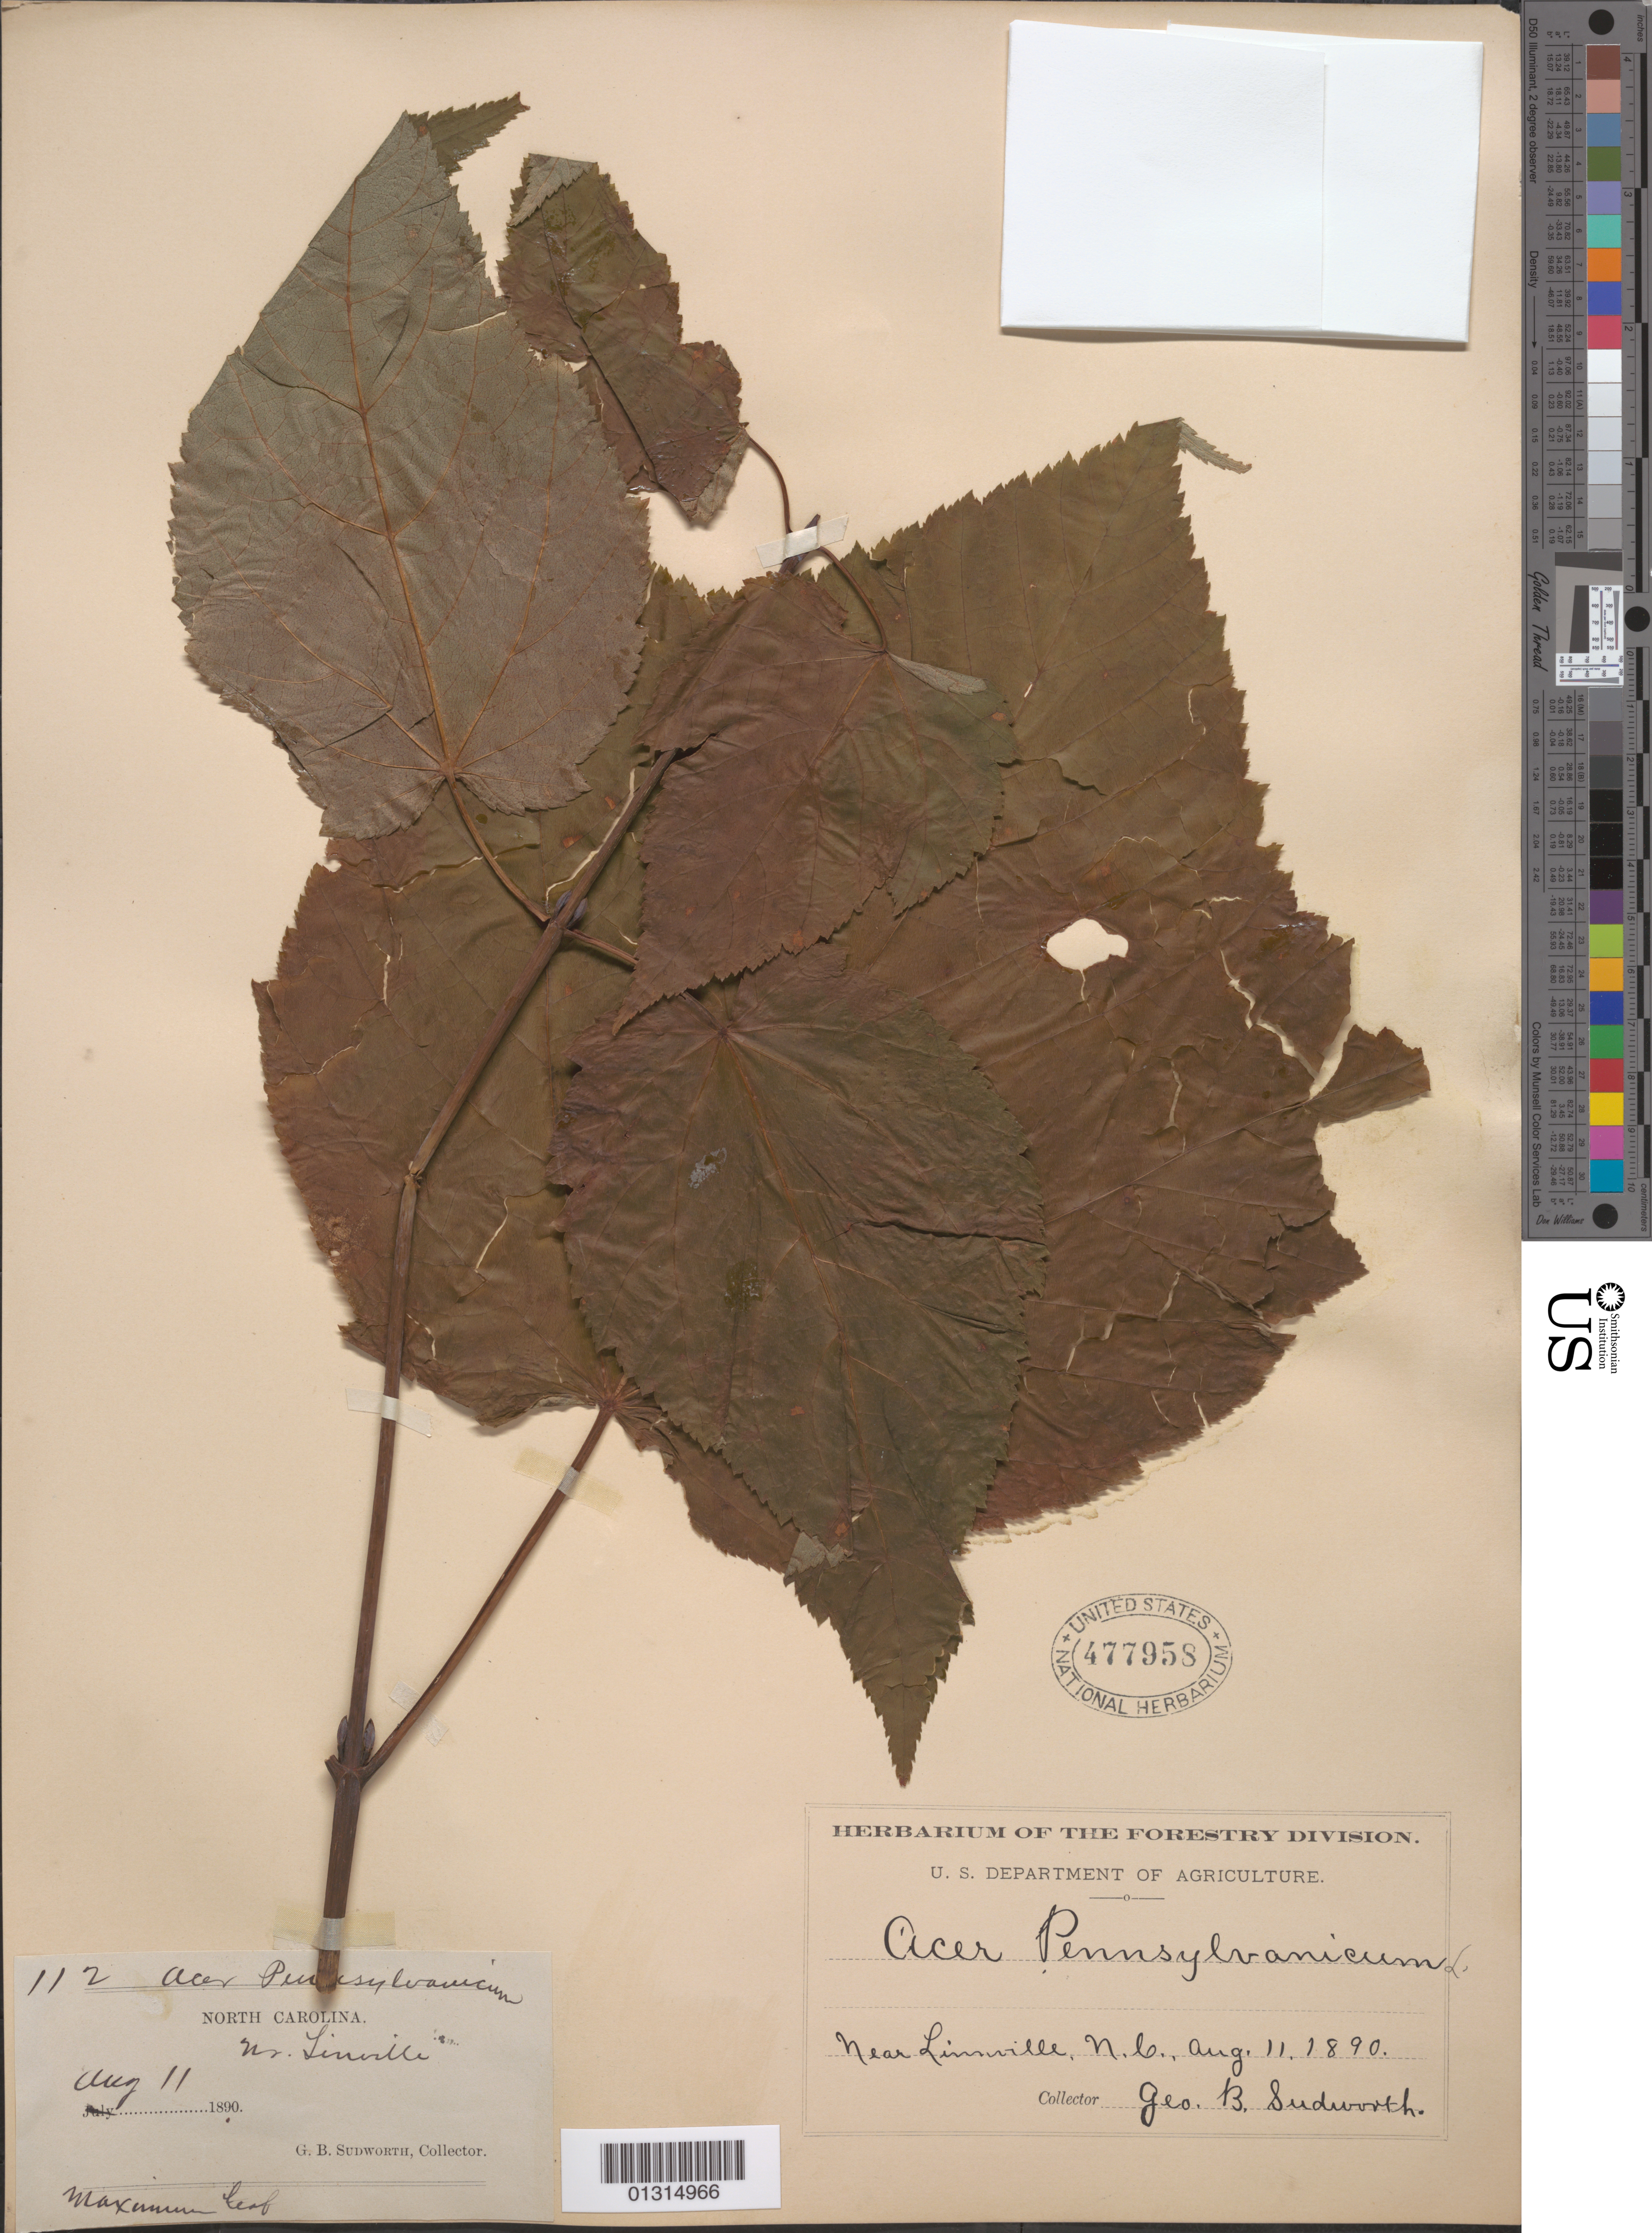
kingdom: Plantae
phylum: Tracheophyta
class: Magnoliopsida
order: Sapindales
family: Sapindaceae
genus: Acer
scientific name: Acer pensylvanicum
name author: L.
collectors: G. B. Sudworth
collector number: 112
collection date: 1890-08-11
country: United States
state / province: North Carolina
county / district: Avery County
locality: Linville, near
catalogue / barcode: US 477958